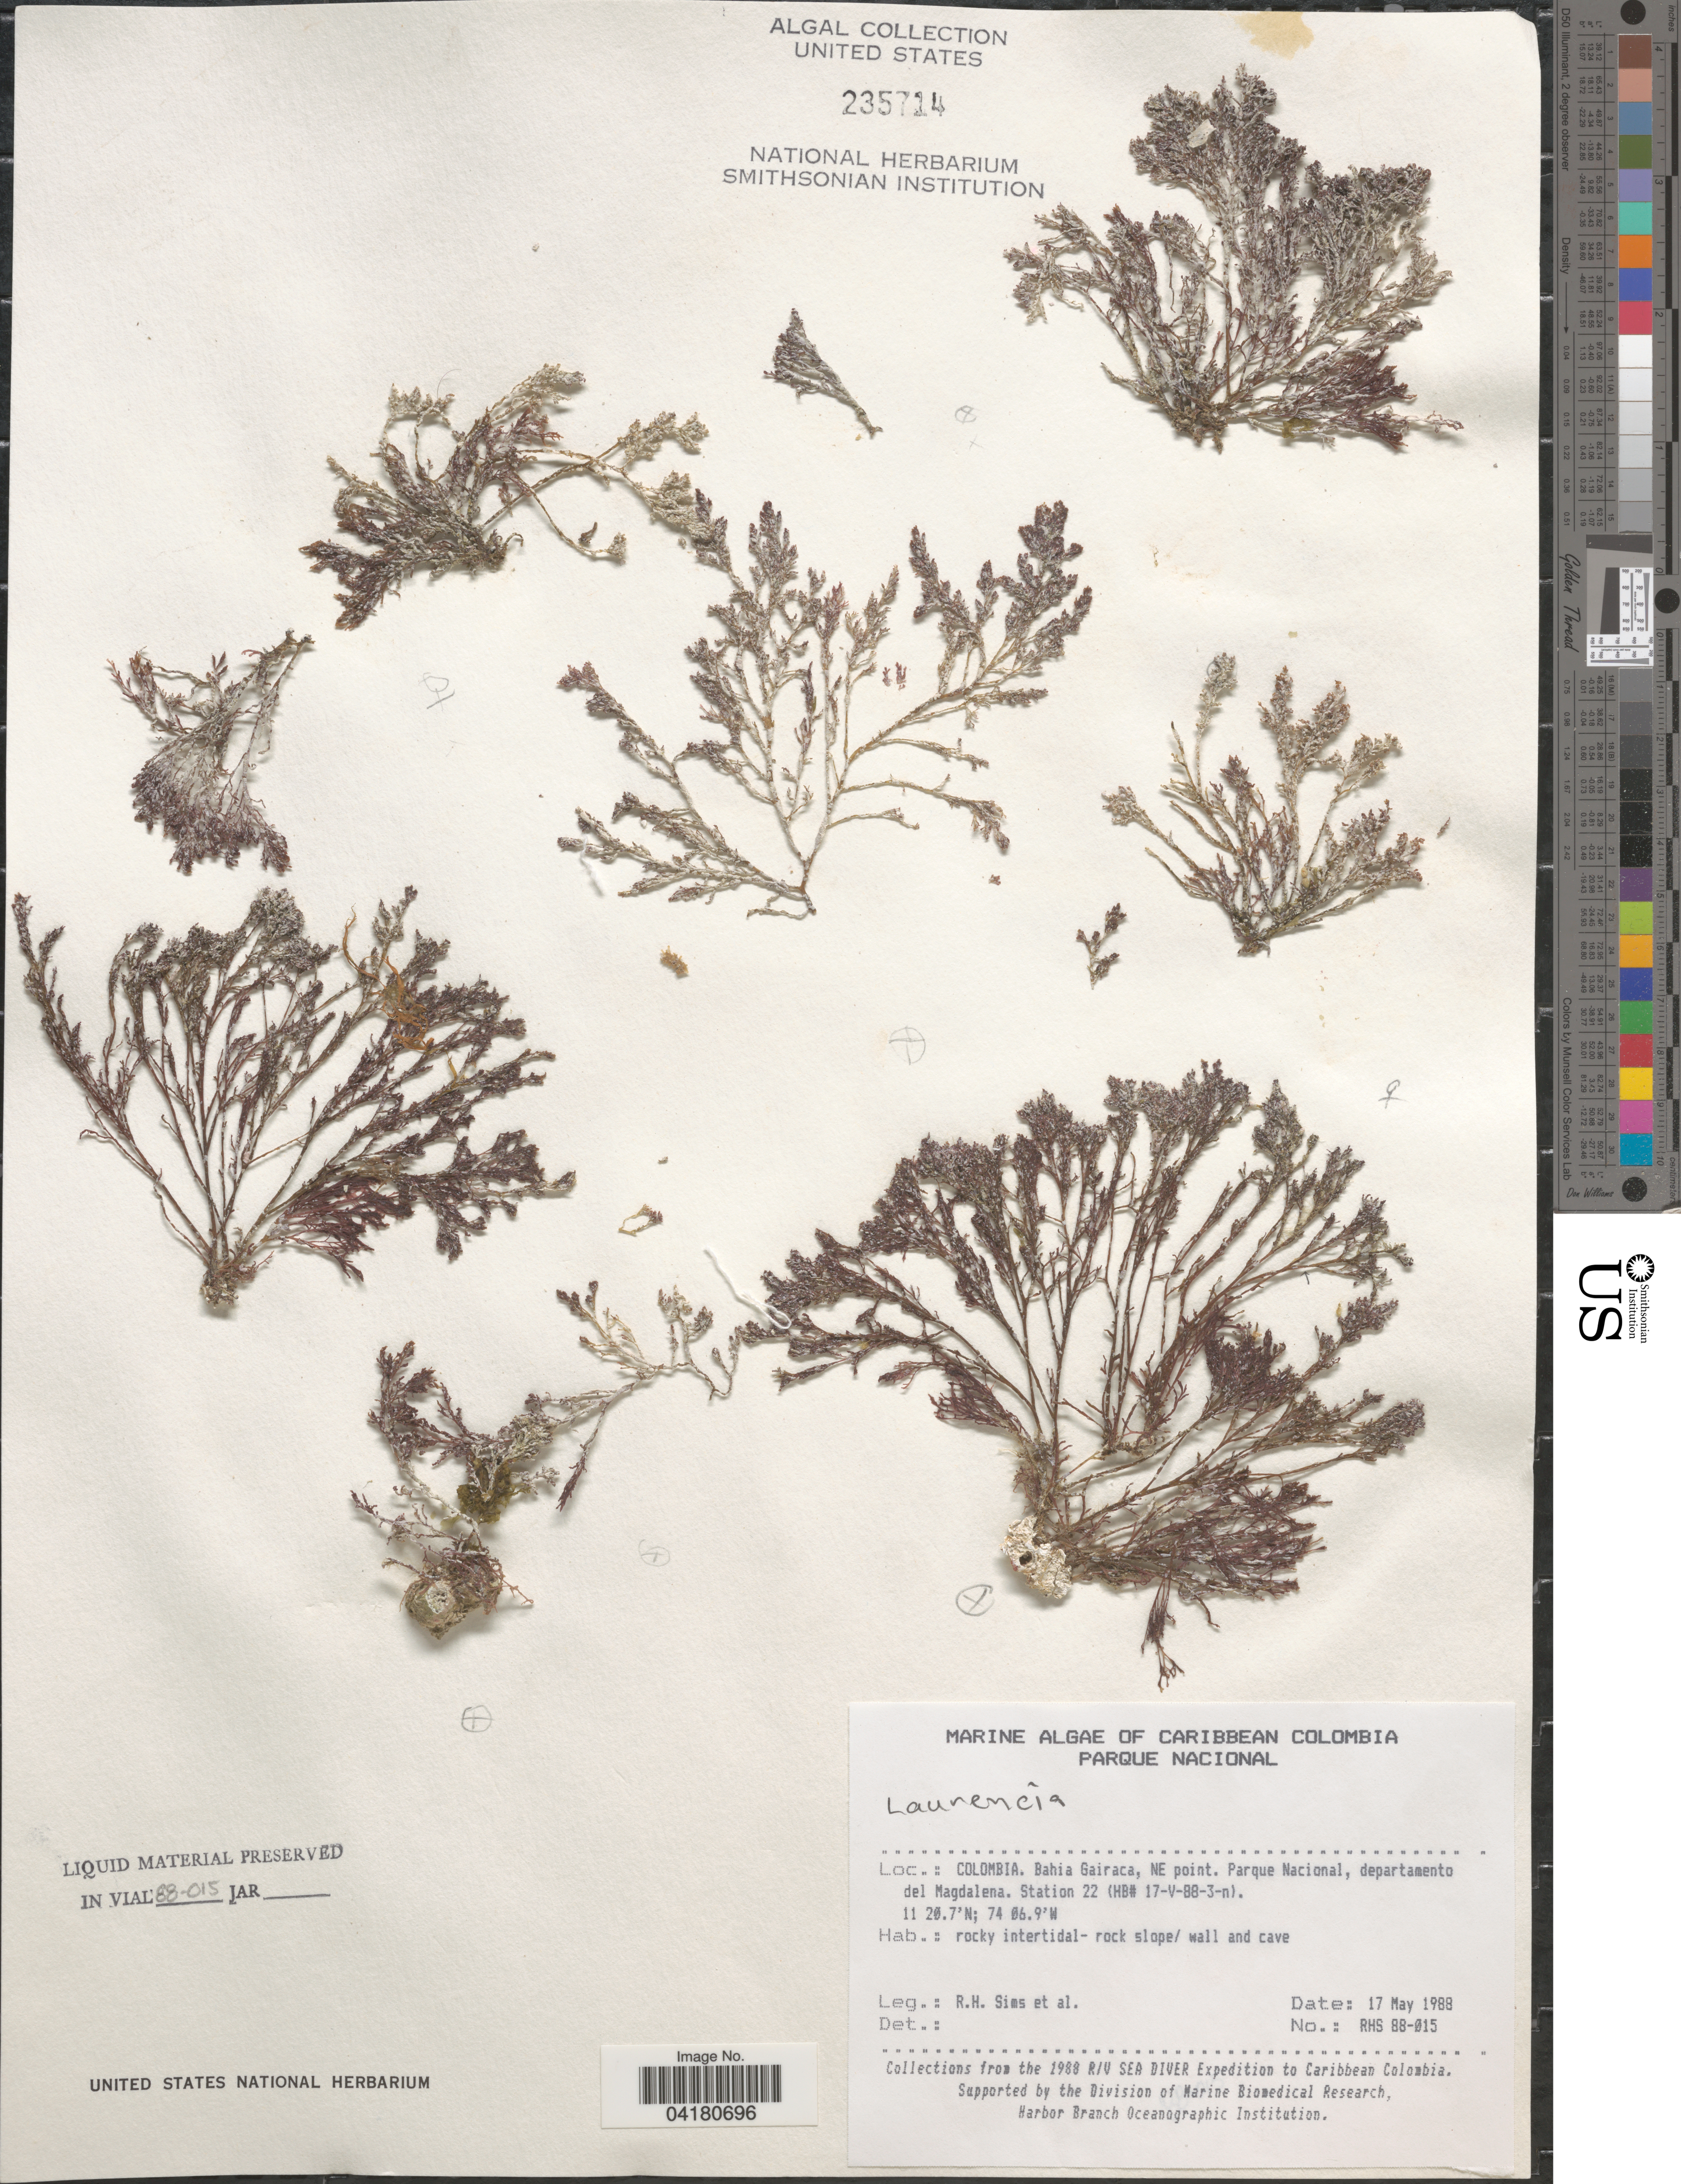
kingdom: Plantae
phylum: Rhodophyta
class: Florideophyceae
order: Ceramiales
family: Rhodomelaceae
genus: Laurencia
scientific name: Laurencia sp.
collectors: R. H. Sims & et al.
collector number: RHS88-015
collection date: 1988-05-17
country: Colombia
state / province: Magdalena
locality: Caribbean Colombia. Bahia Gairaca, NE point. Parque Nacional, departamento del Magdalena. Station 22 (HB# 17-V-88-3-n). The 1988 R/V Sea Diver Expedition to Caribbean Colombia.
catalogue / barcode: US 235714